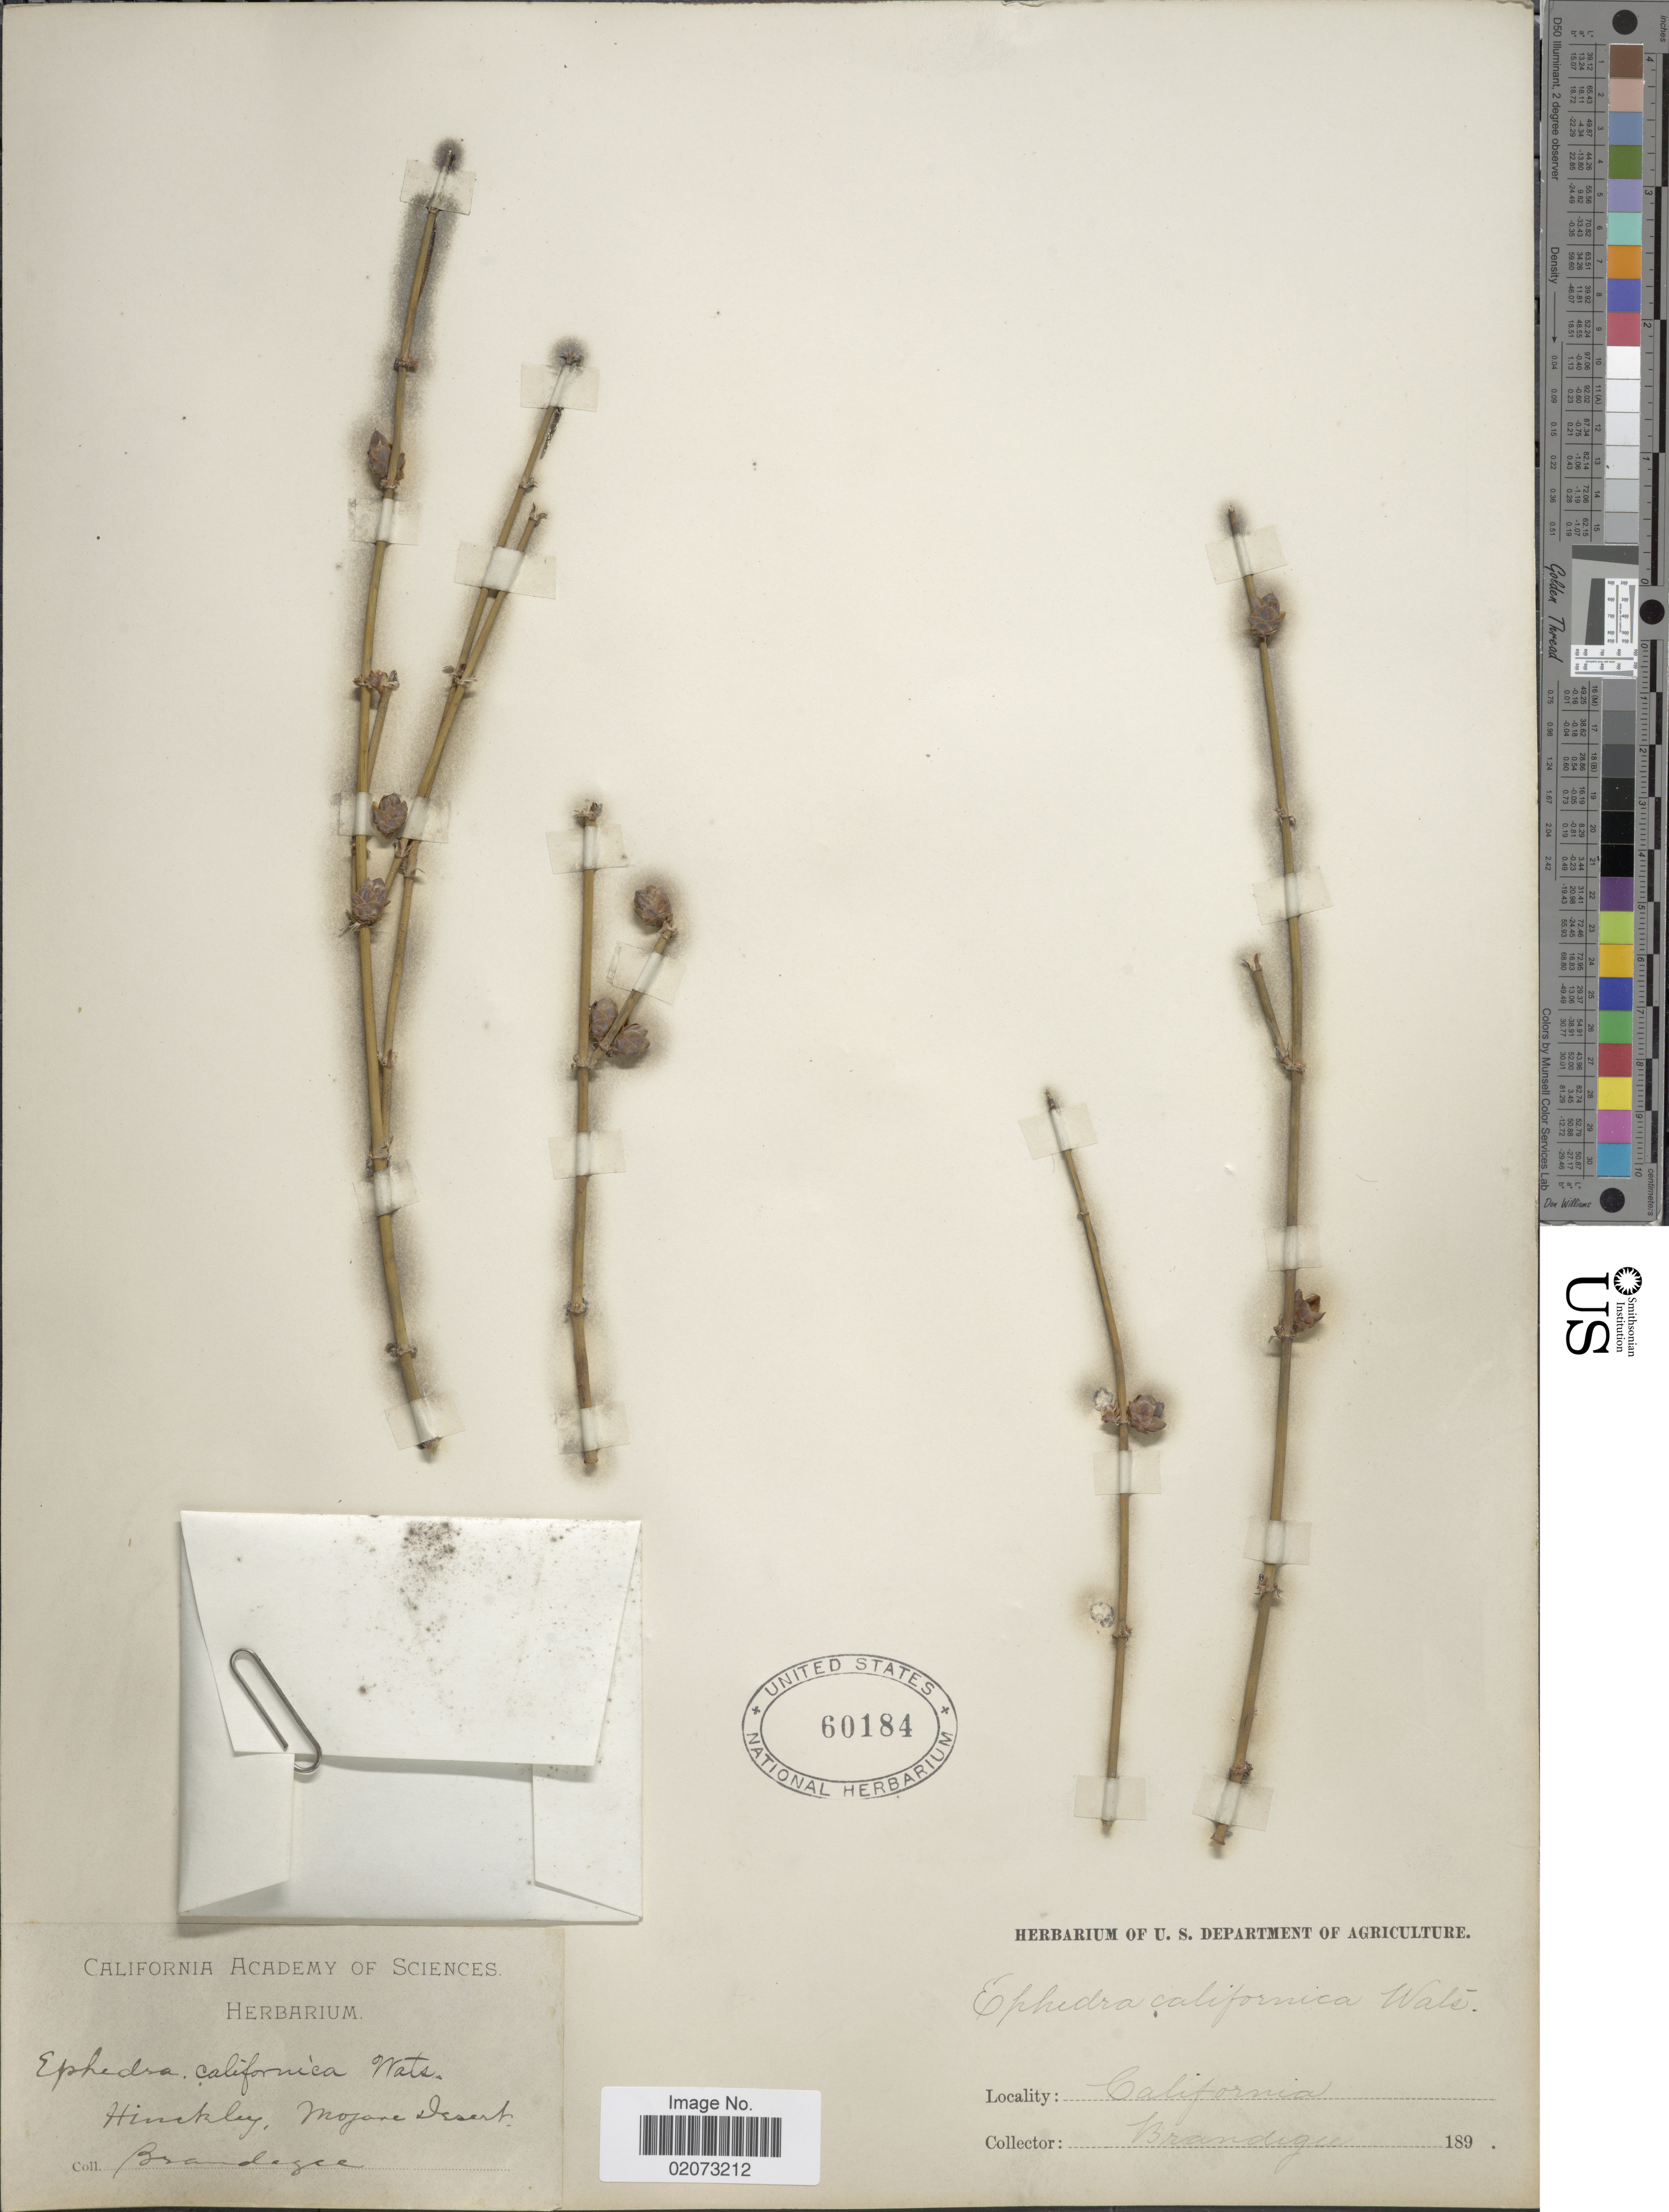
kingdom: Plantae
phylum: Tracheophyta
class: Gnetopsida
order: Ephedrales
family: Ephedraceae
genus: Ephedra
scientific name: Ephedra californica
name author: S. Watson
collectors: -- Brandegee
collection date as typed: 189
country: United States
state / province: California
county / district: San Bernardino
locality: Hinckley, Mojave Desert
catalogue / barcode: US 60184